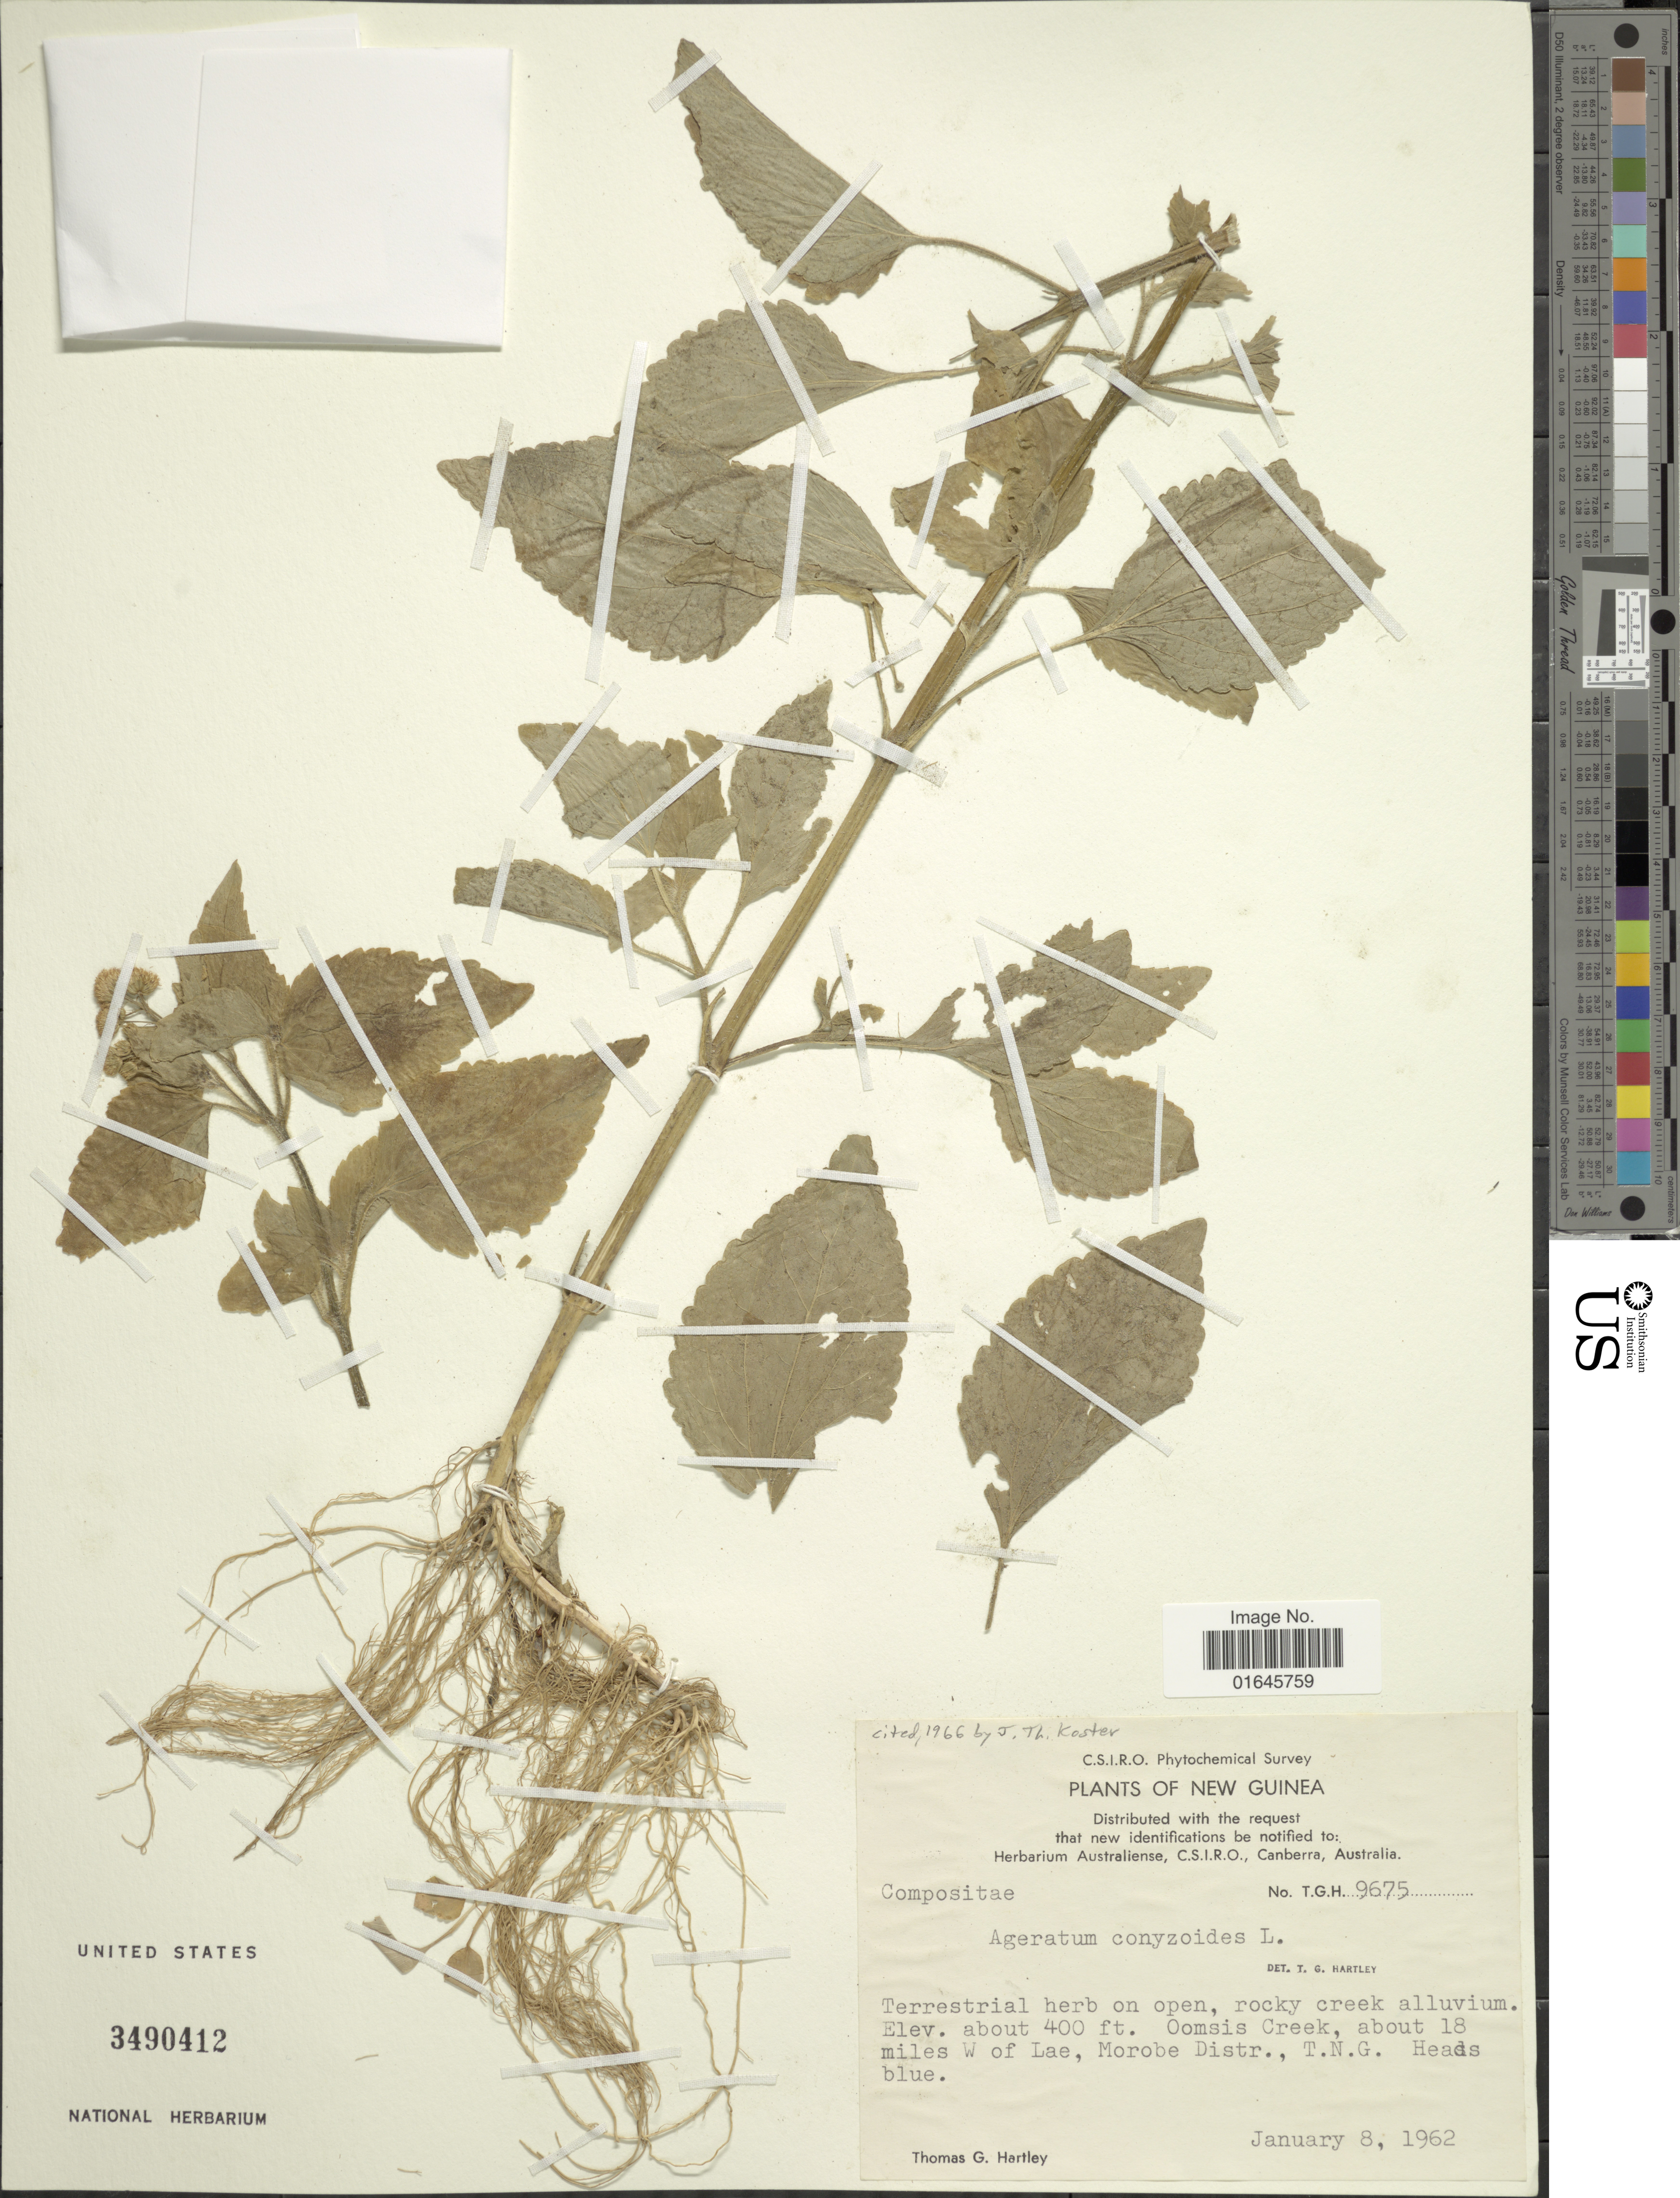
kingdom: Plantae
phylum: Tracheophyta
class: Magnoliopsida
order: Asterales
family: Asteraceae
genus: Ageratum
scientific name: Ageratum conyzoides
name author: L.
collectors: T. G. Hartley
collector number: T.G.H. 9675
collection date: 1962-01-08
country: Papua New Guinea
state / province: Morobe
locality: New Guinea, rock creek alluvium, Oomsis Creek, about 18 miles W of Lae, Morobe distr., T.N.G.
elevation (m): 122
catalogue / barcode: US 3490412